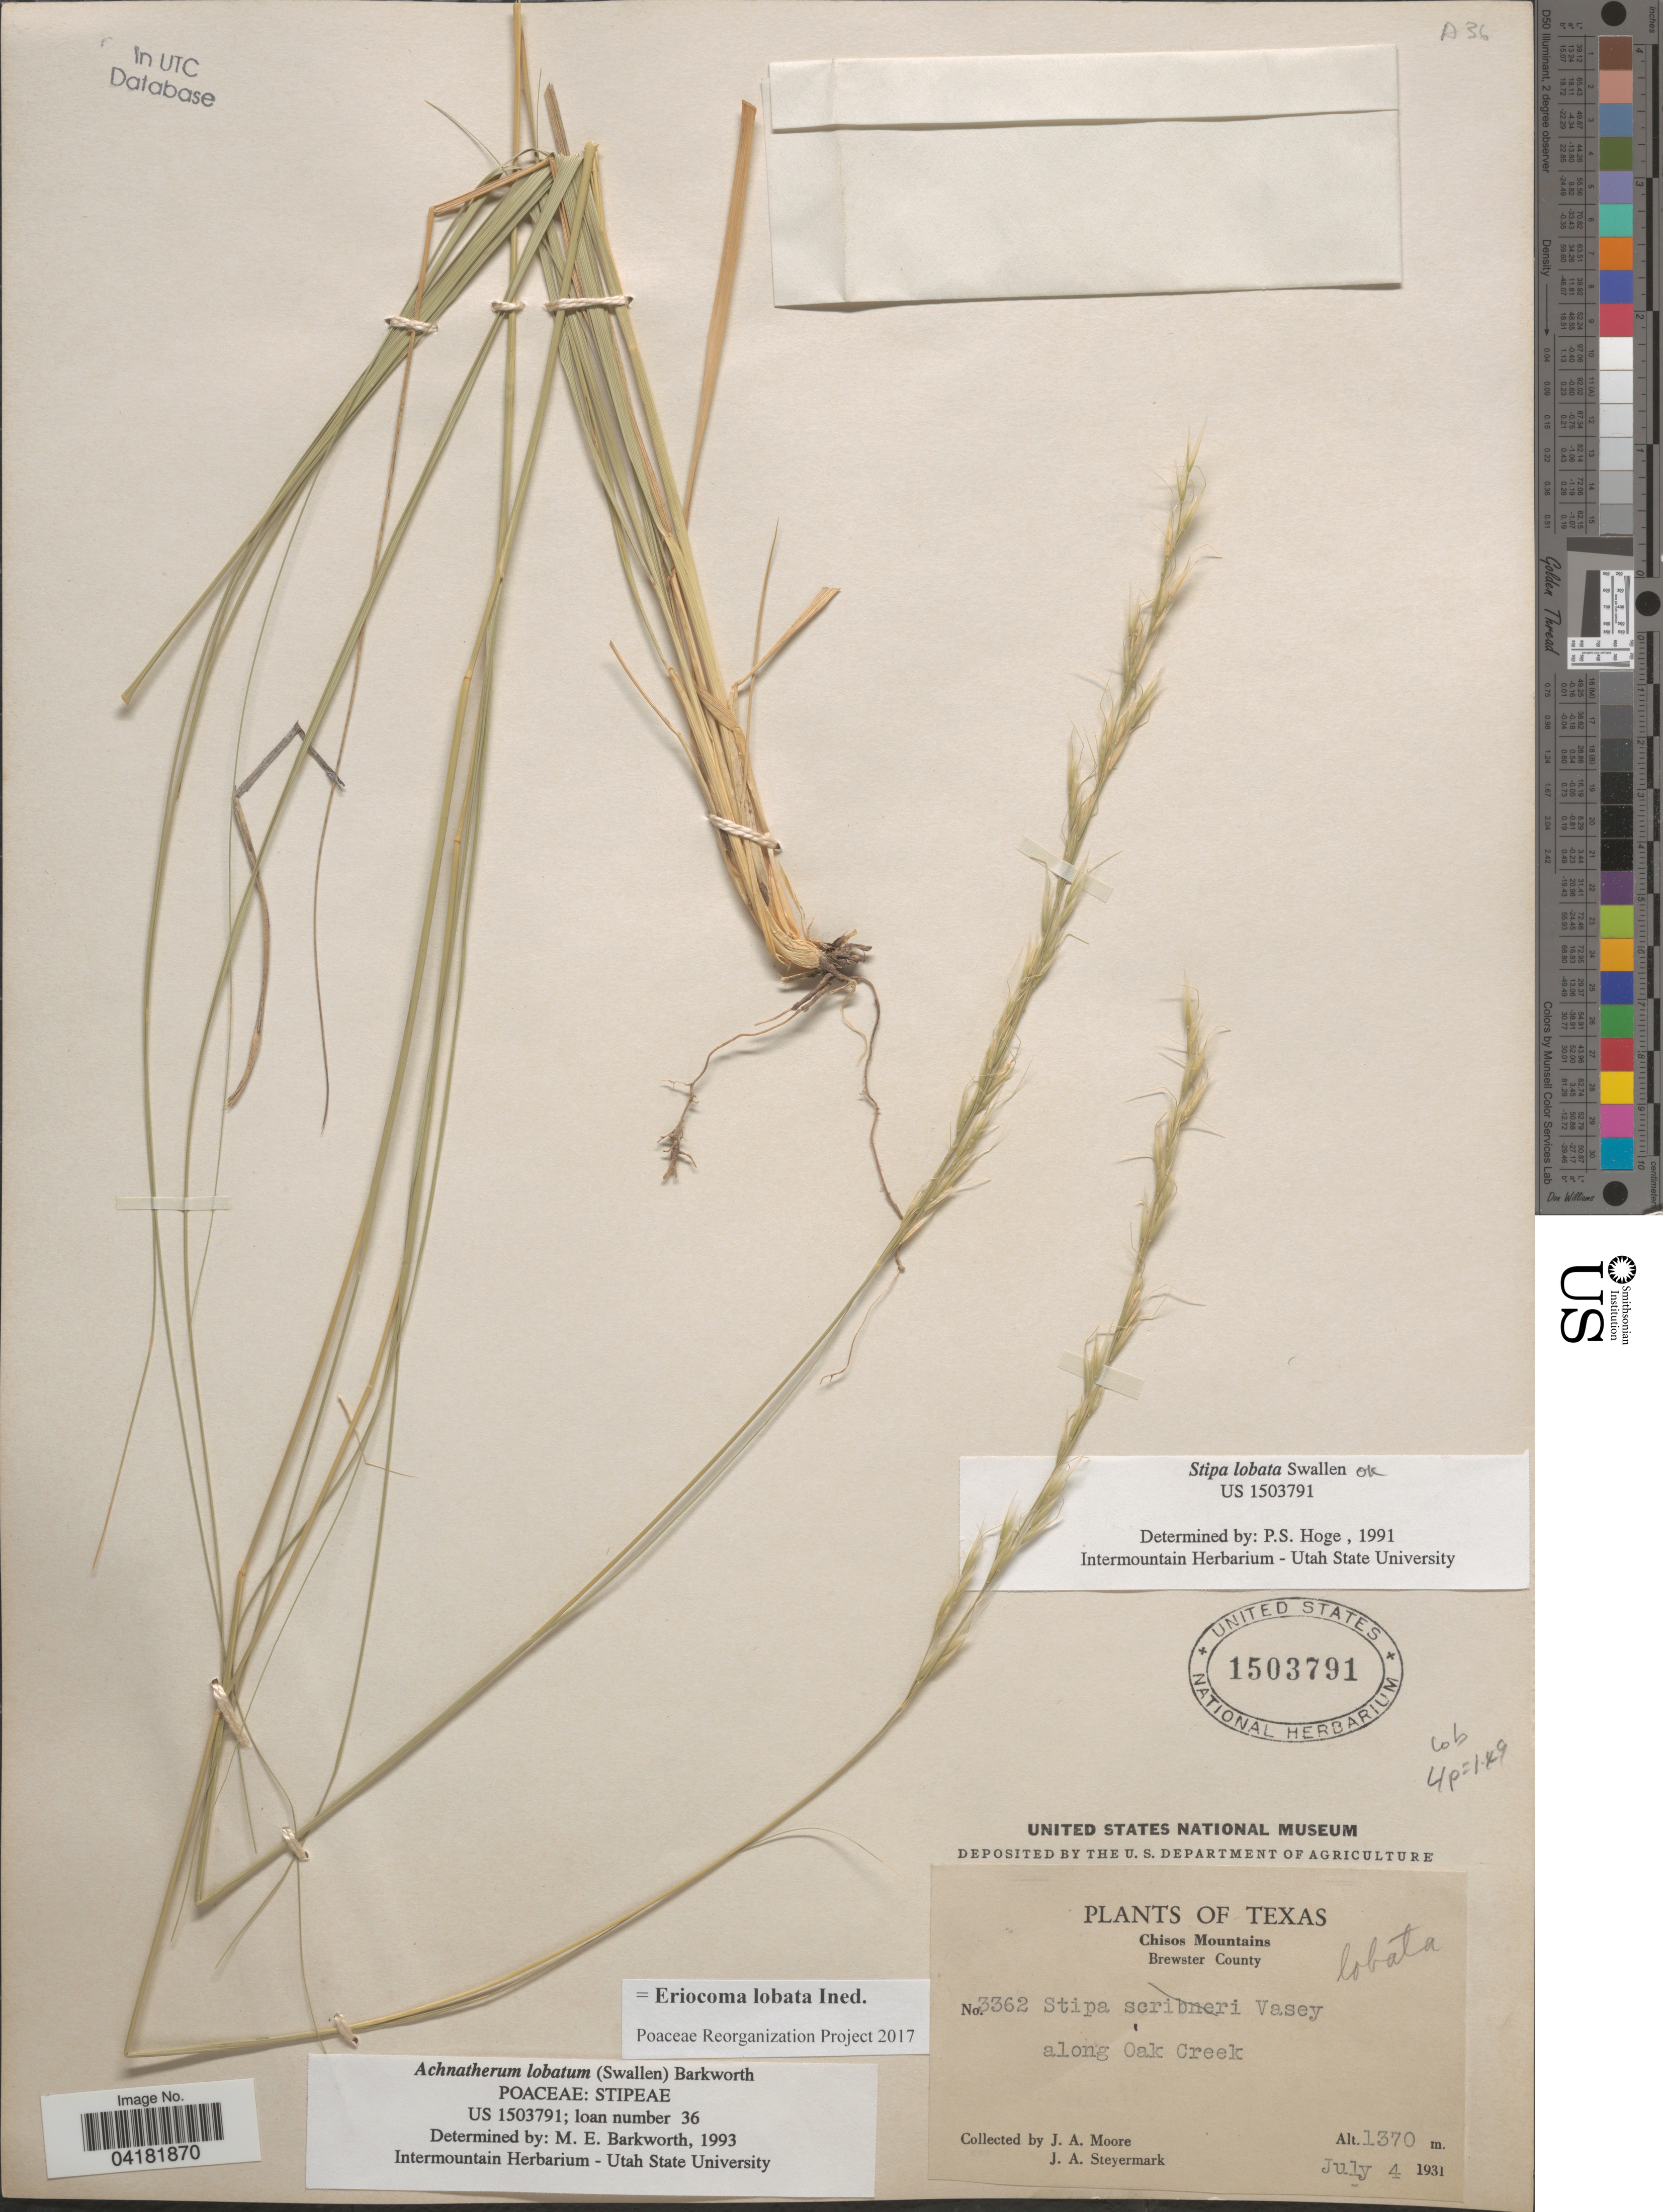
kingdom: Plantae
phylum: Tracheophyta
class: Liliopsida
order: Poales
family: Poaceae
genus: Eriocoma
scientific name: Eriocoma lobata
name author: (Swallen) Romasch.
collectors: J. A. Moore & J. Steyermark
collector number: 3362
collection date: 1931-07-04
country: United States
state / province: Texas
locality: Chisos Mountains. Brewster County. Along Oak Creek.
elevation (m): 1370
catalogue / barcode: US 1503791